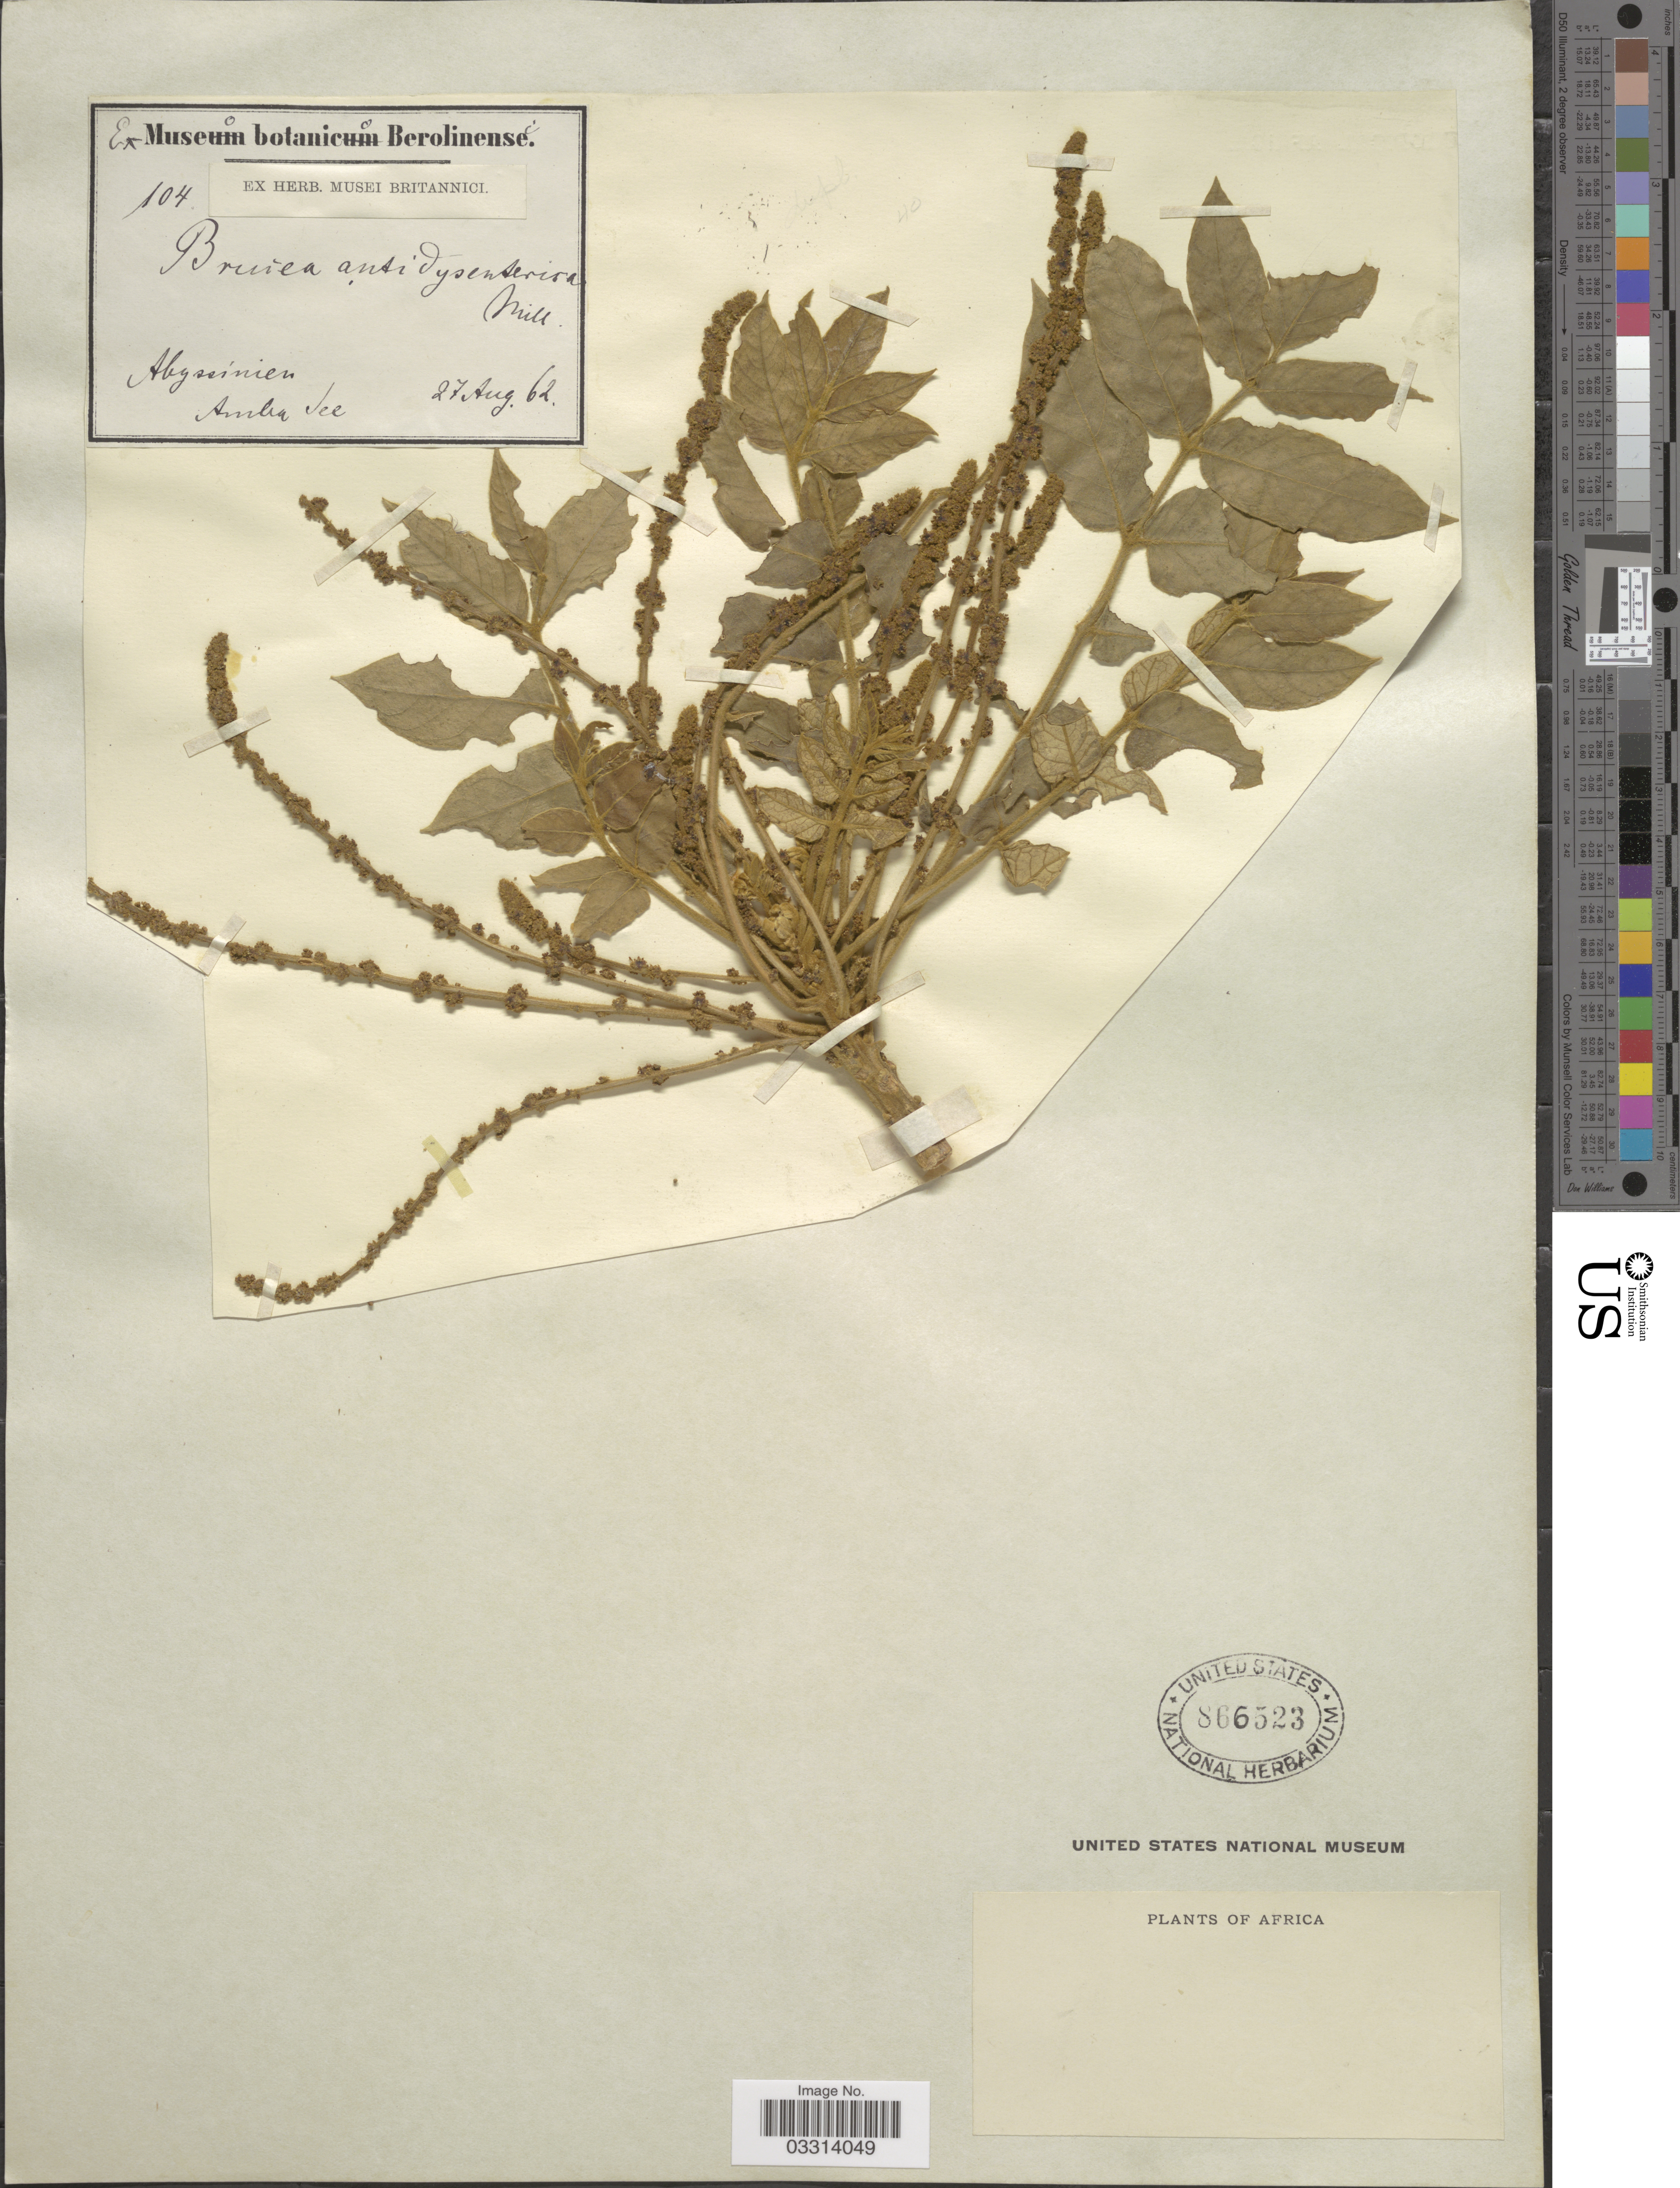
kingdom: Plantae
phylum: Tracheophyta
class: Magnoliopsida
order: Sapindales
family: Simaroubaceae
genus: Brucea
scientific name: Brucea antidysenterica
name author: J.F. Mill.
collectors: A. Lee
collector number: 104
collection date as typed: Transcribed d/m/y: 27/8/62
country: Ethiopia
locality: Abyssinien.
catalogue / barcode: US 866523